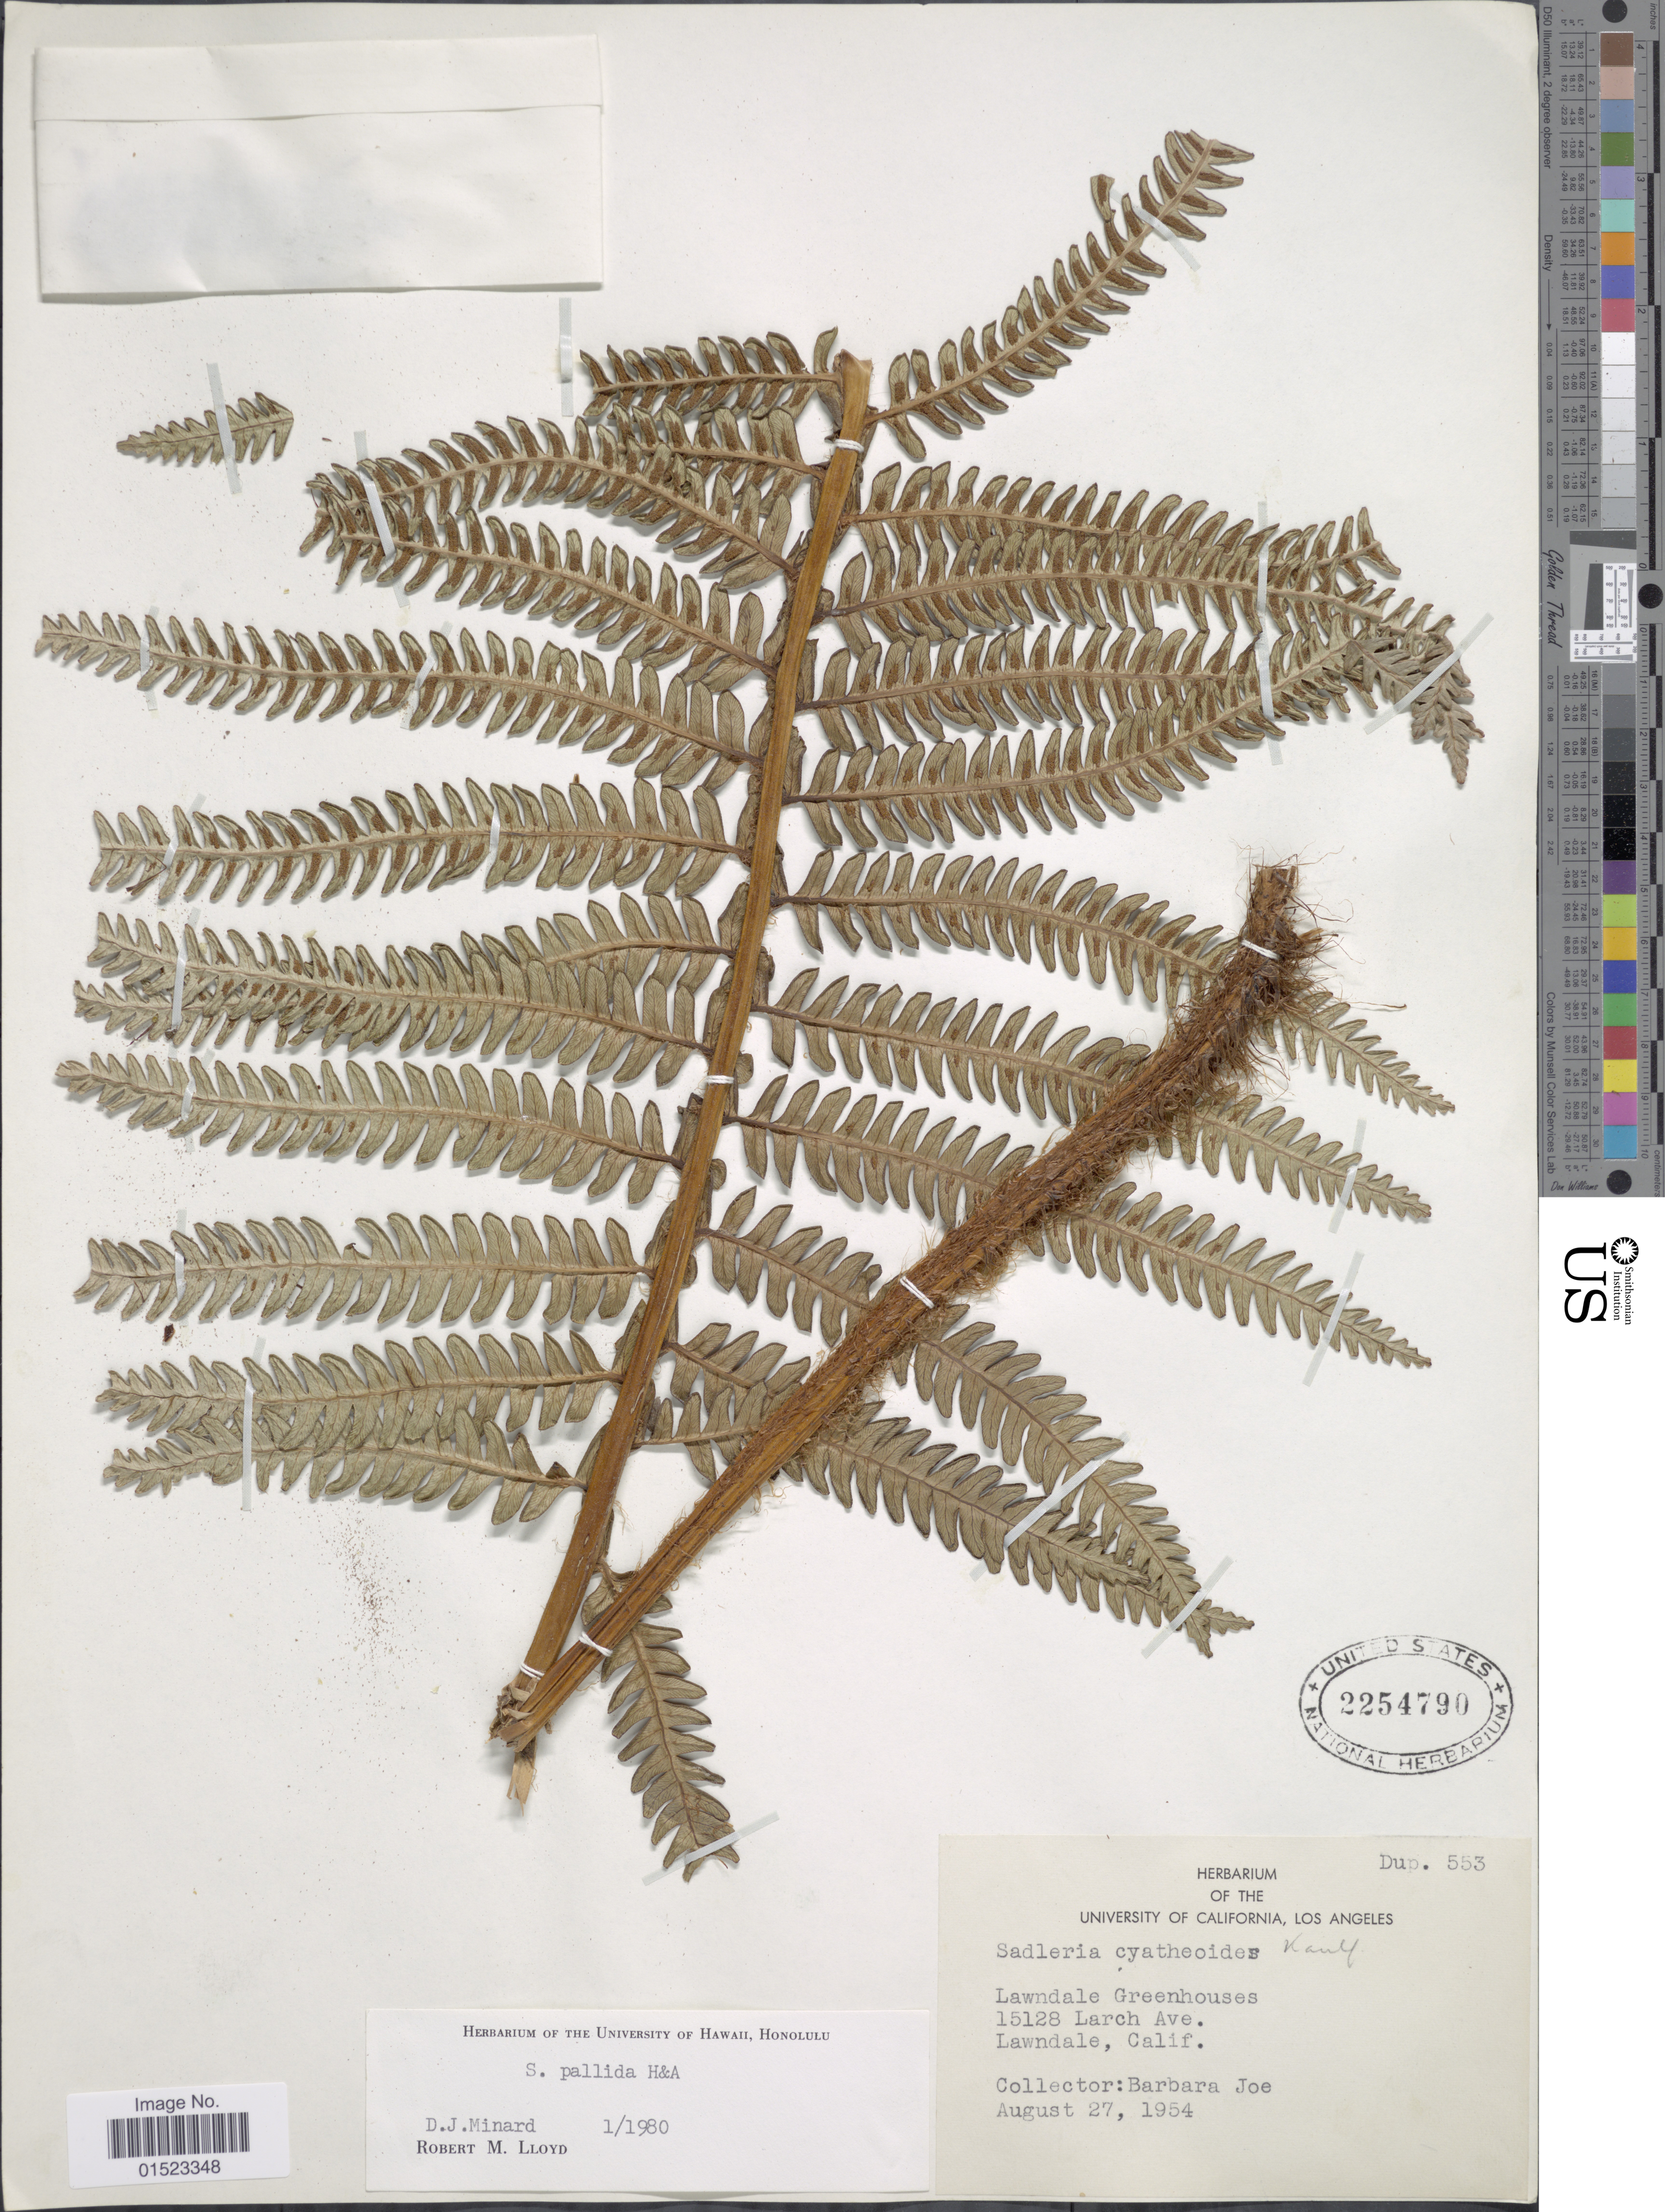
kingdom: Plantae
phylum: Tracheophyta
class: Polypodiopsida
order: Polypodiales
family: Blechnaceae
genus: Sadleria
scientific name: Sadleria pallida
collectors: B. Joe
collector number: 553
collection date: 1954-08-27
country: United States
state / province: California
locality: Lawndale Greenhouses, 15128 Larch Avenue, Lawndale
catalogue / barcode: US 2254790